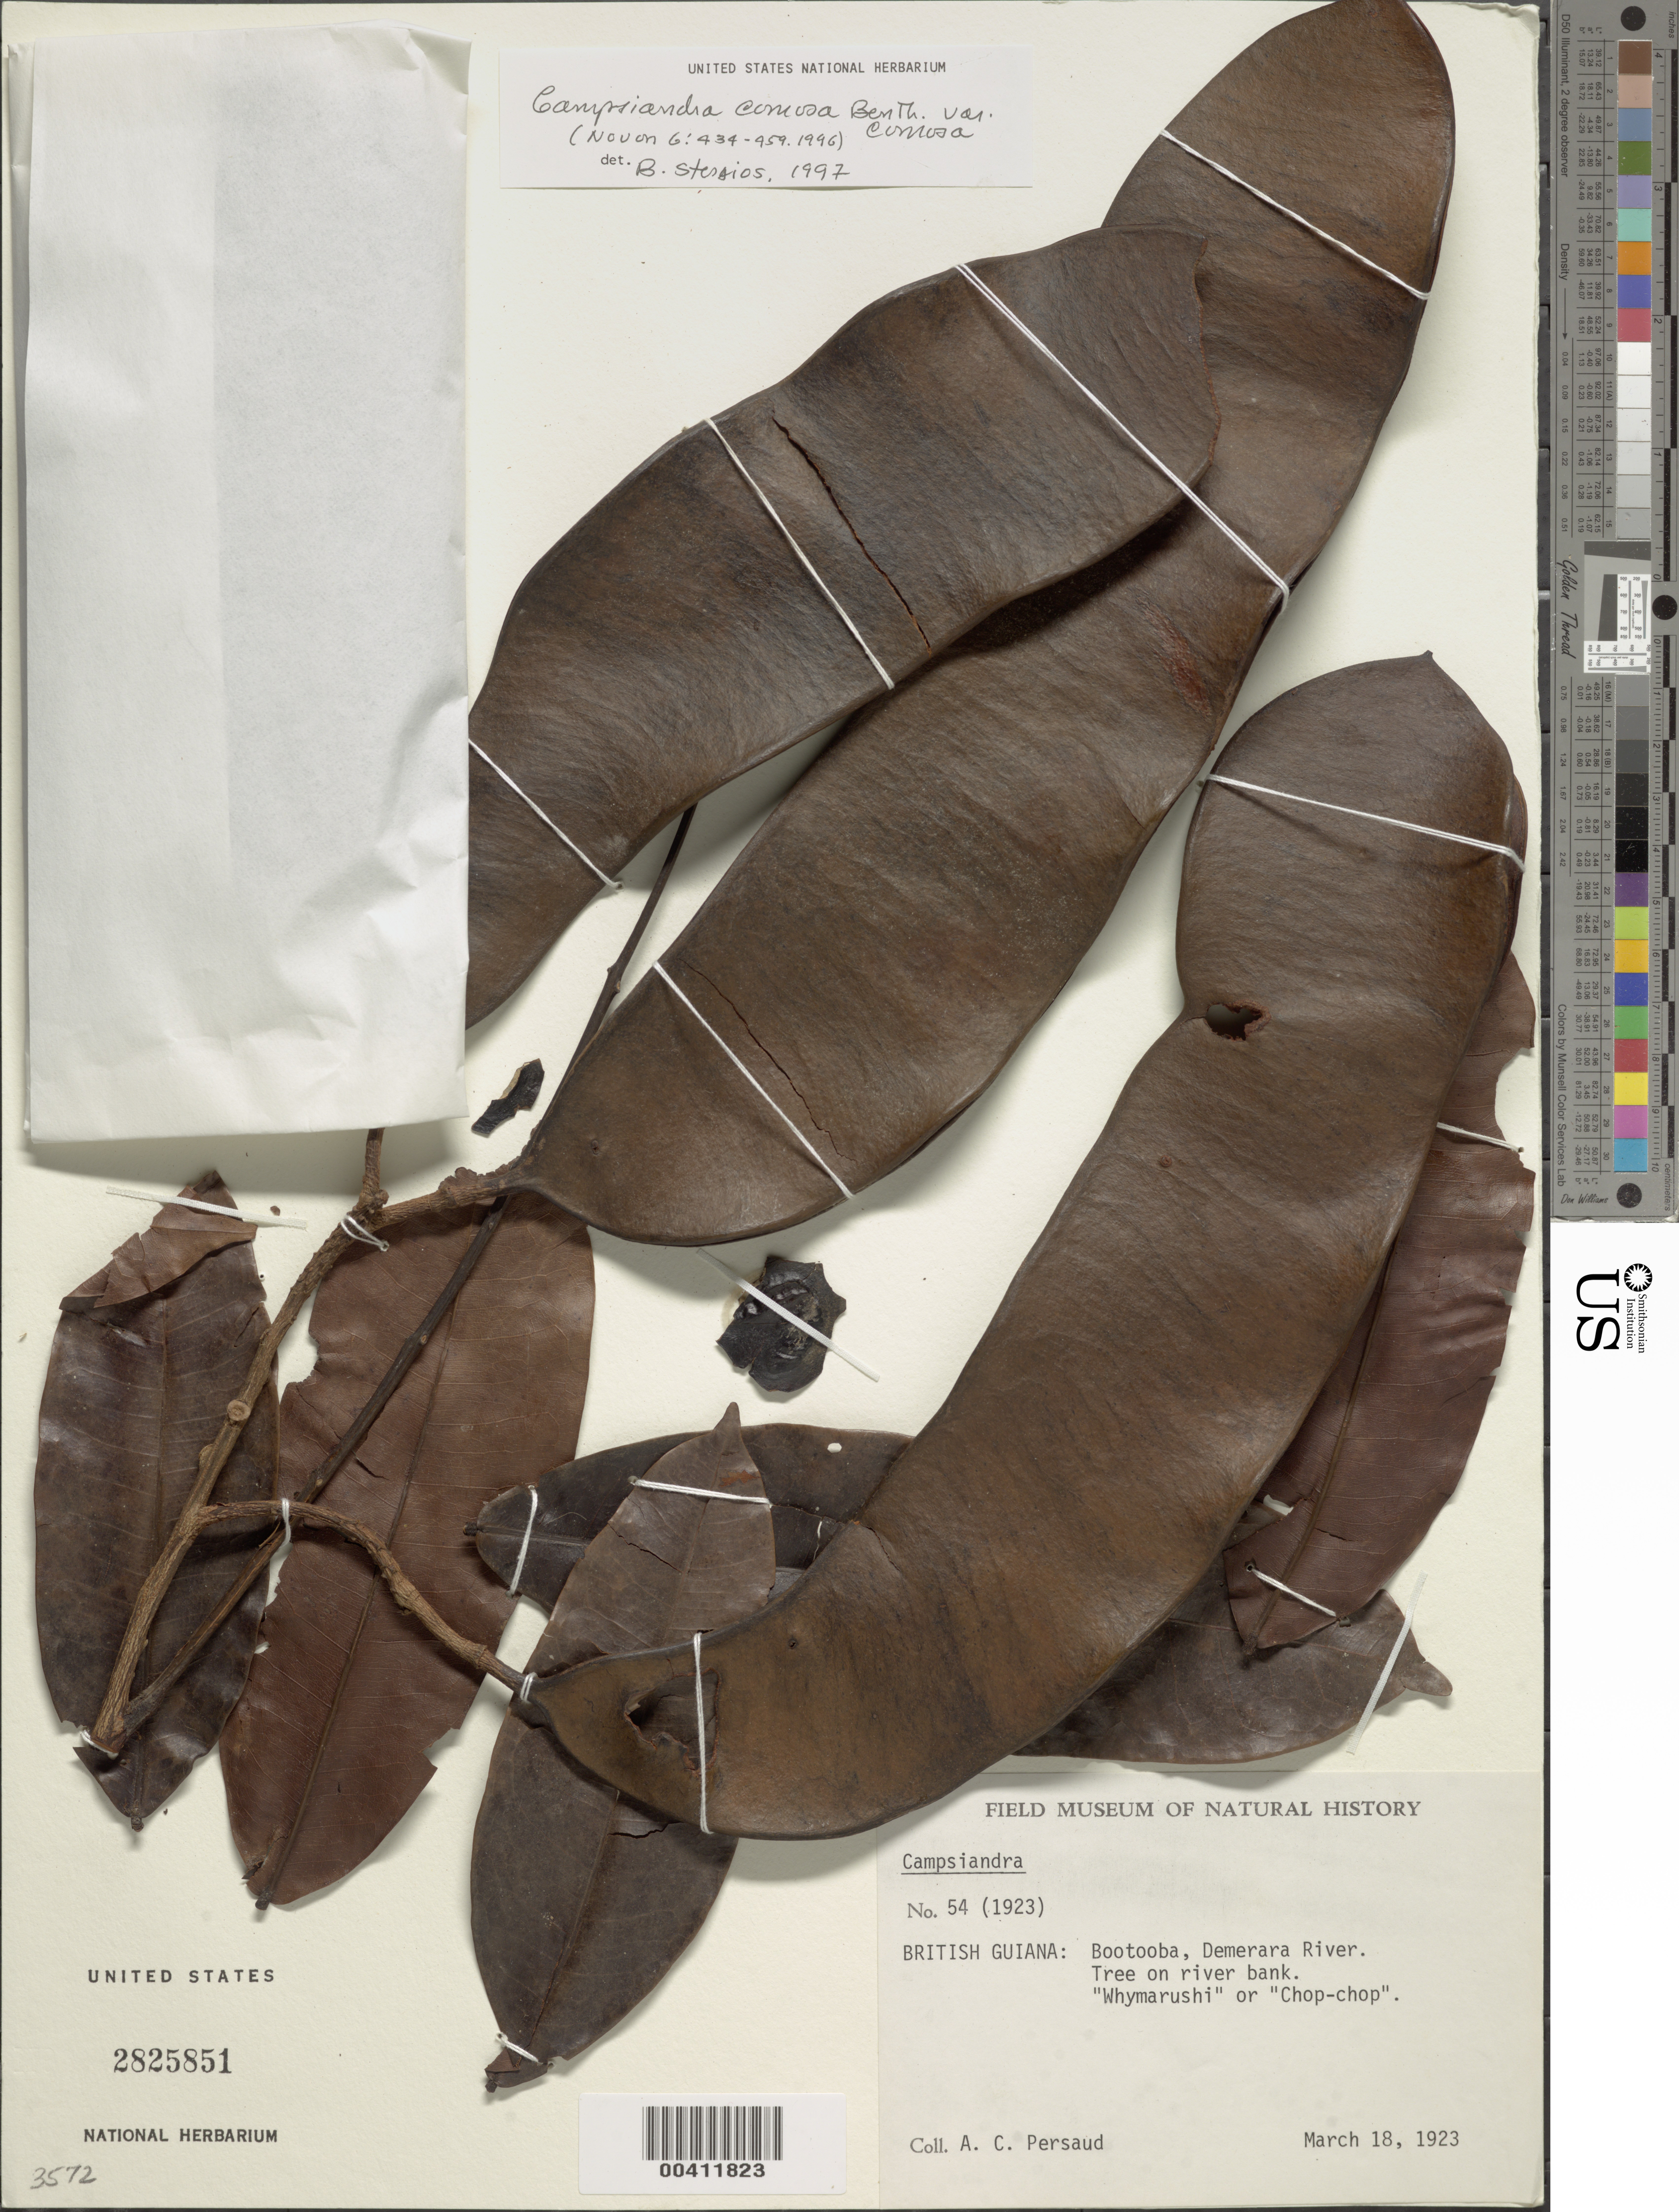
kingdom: Plantae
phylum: Tracheophyta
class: Magnoliopsida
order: Fabales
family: Fabaceae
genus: Campsiandra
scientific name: Campsiandra comosa var. comosa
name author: Benth.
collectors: A. Persaud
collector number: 54 (1923)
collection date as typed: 18 Mar 1923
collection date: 1923-03-18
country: Guyana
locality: Bootooba, demerara river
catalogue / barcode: US 2825851